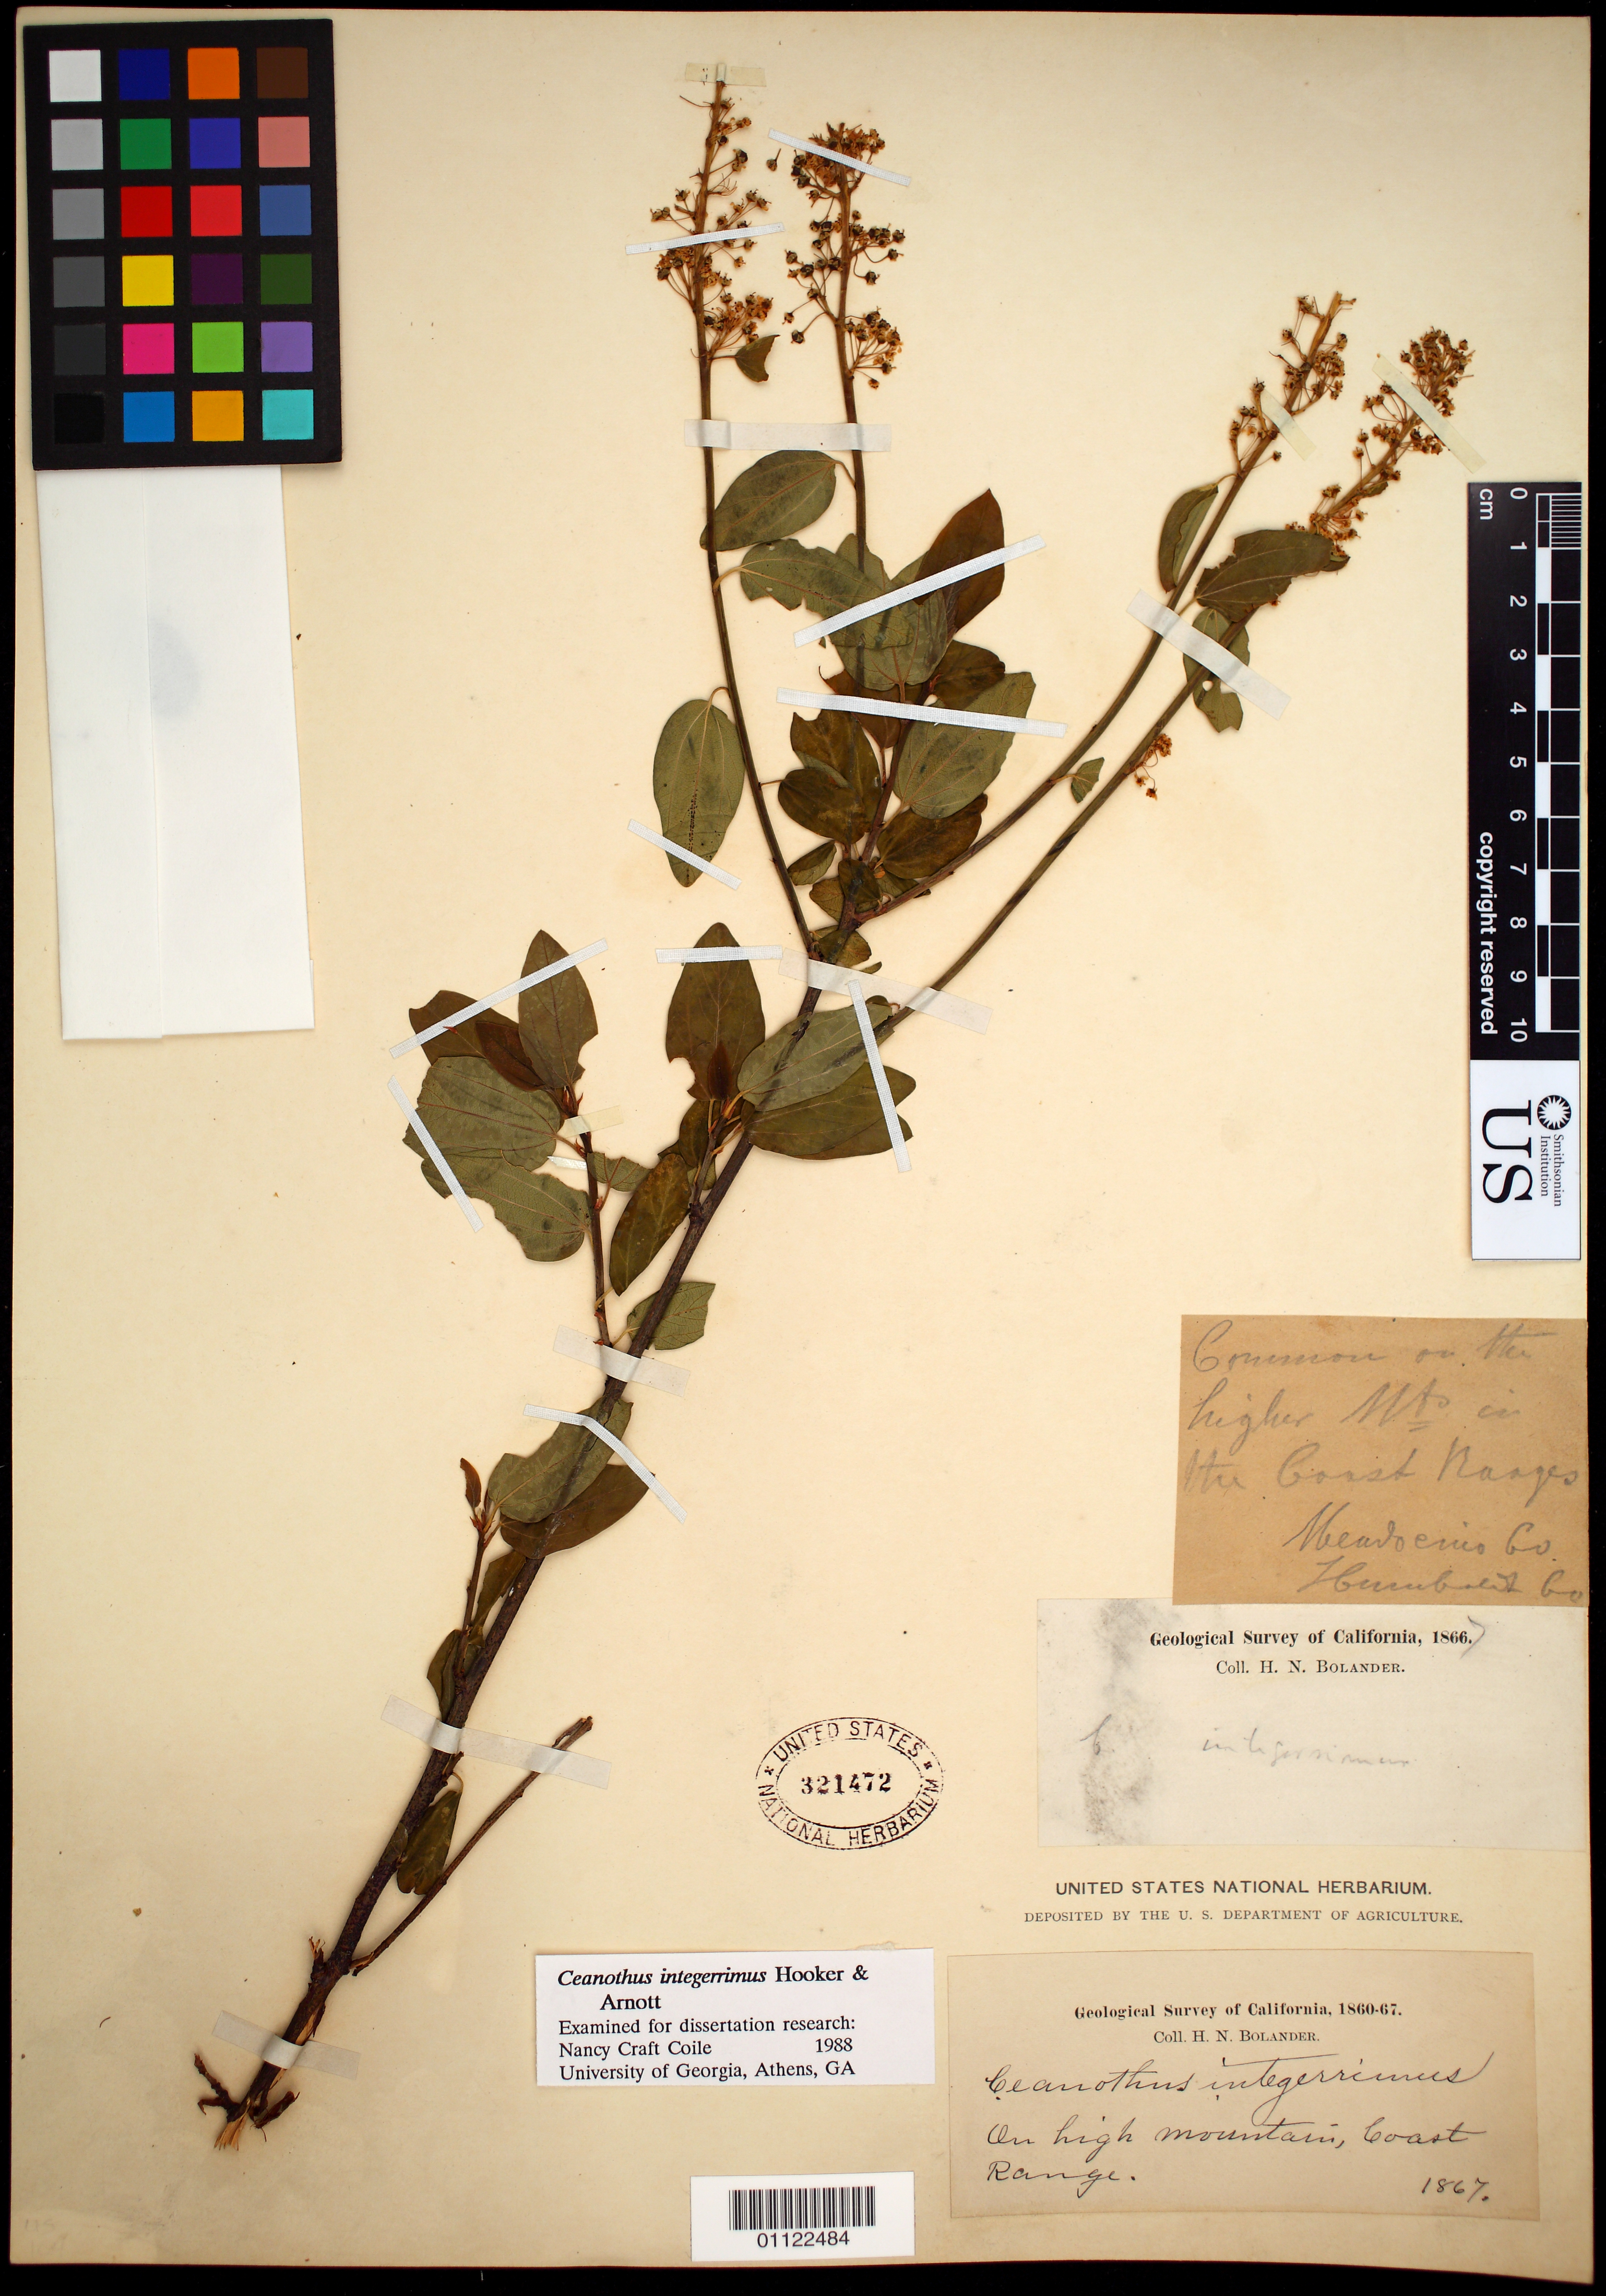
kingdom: Plantae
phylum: Tracheophyta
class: Magnoliopsida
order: Rosales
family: Rhamnaceae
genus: Ceanothus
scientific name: Ceanothus integerrimus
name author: Hook. & Arn.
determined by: Coile, N. C.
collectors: H. Bolander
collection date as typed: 1867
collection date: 1867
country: United States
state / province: California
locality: On high mountain, Coast Range.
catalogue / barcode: US 321472